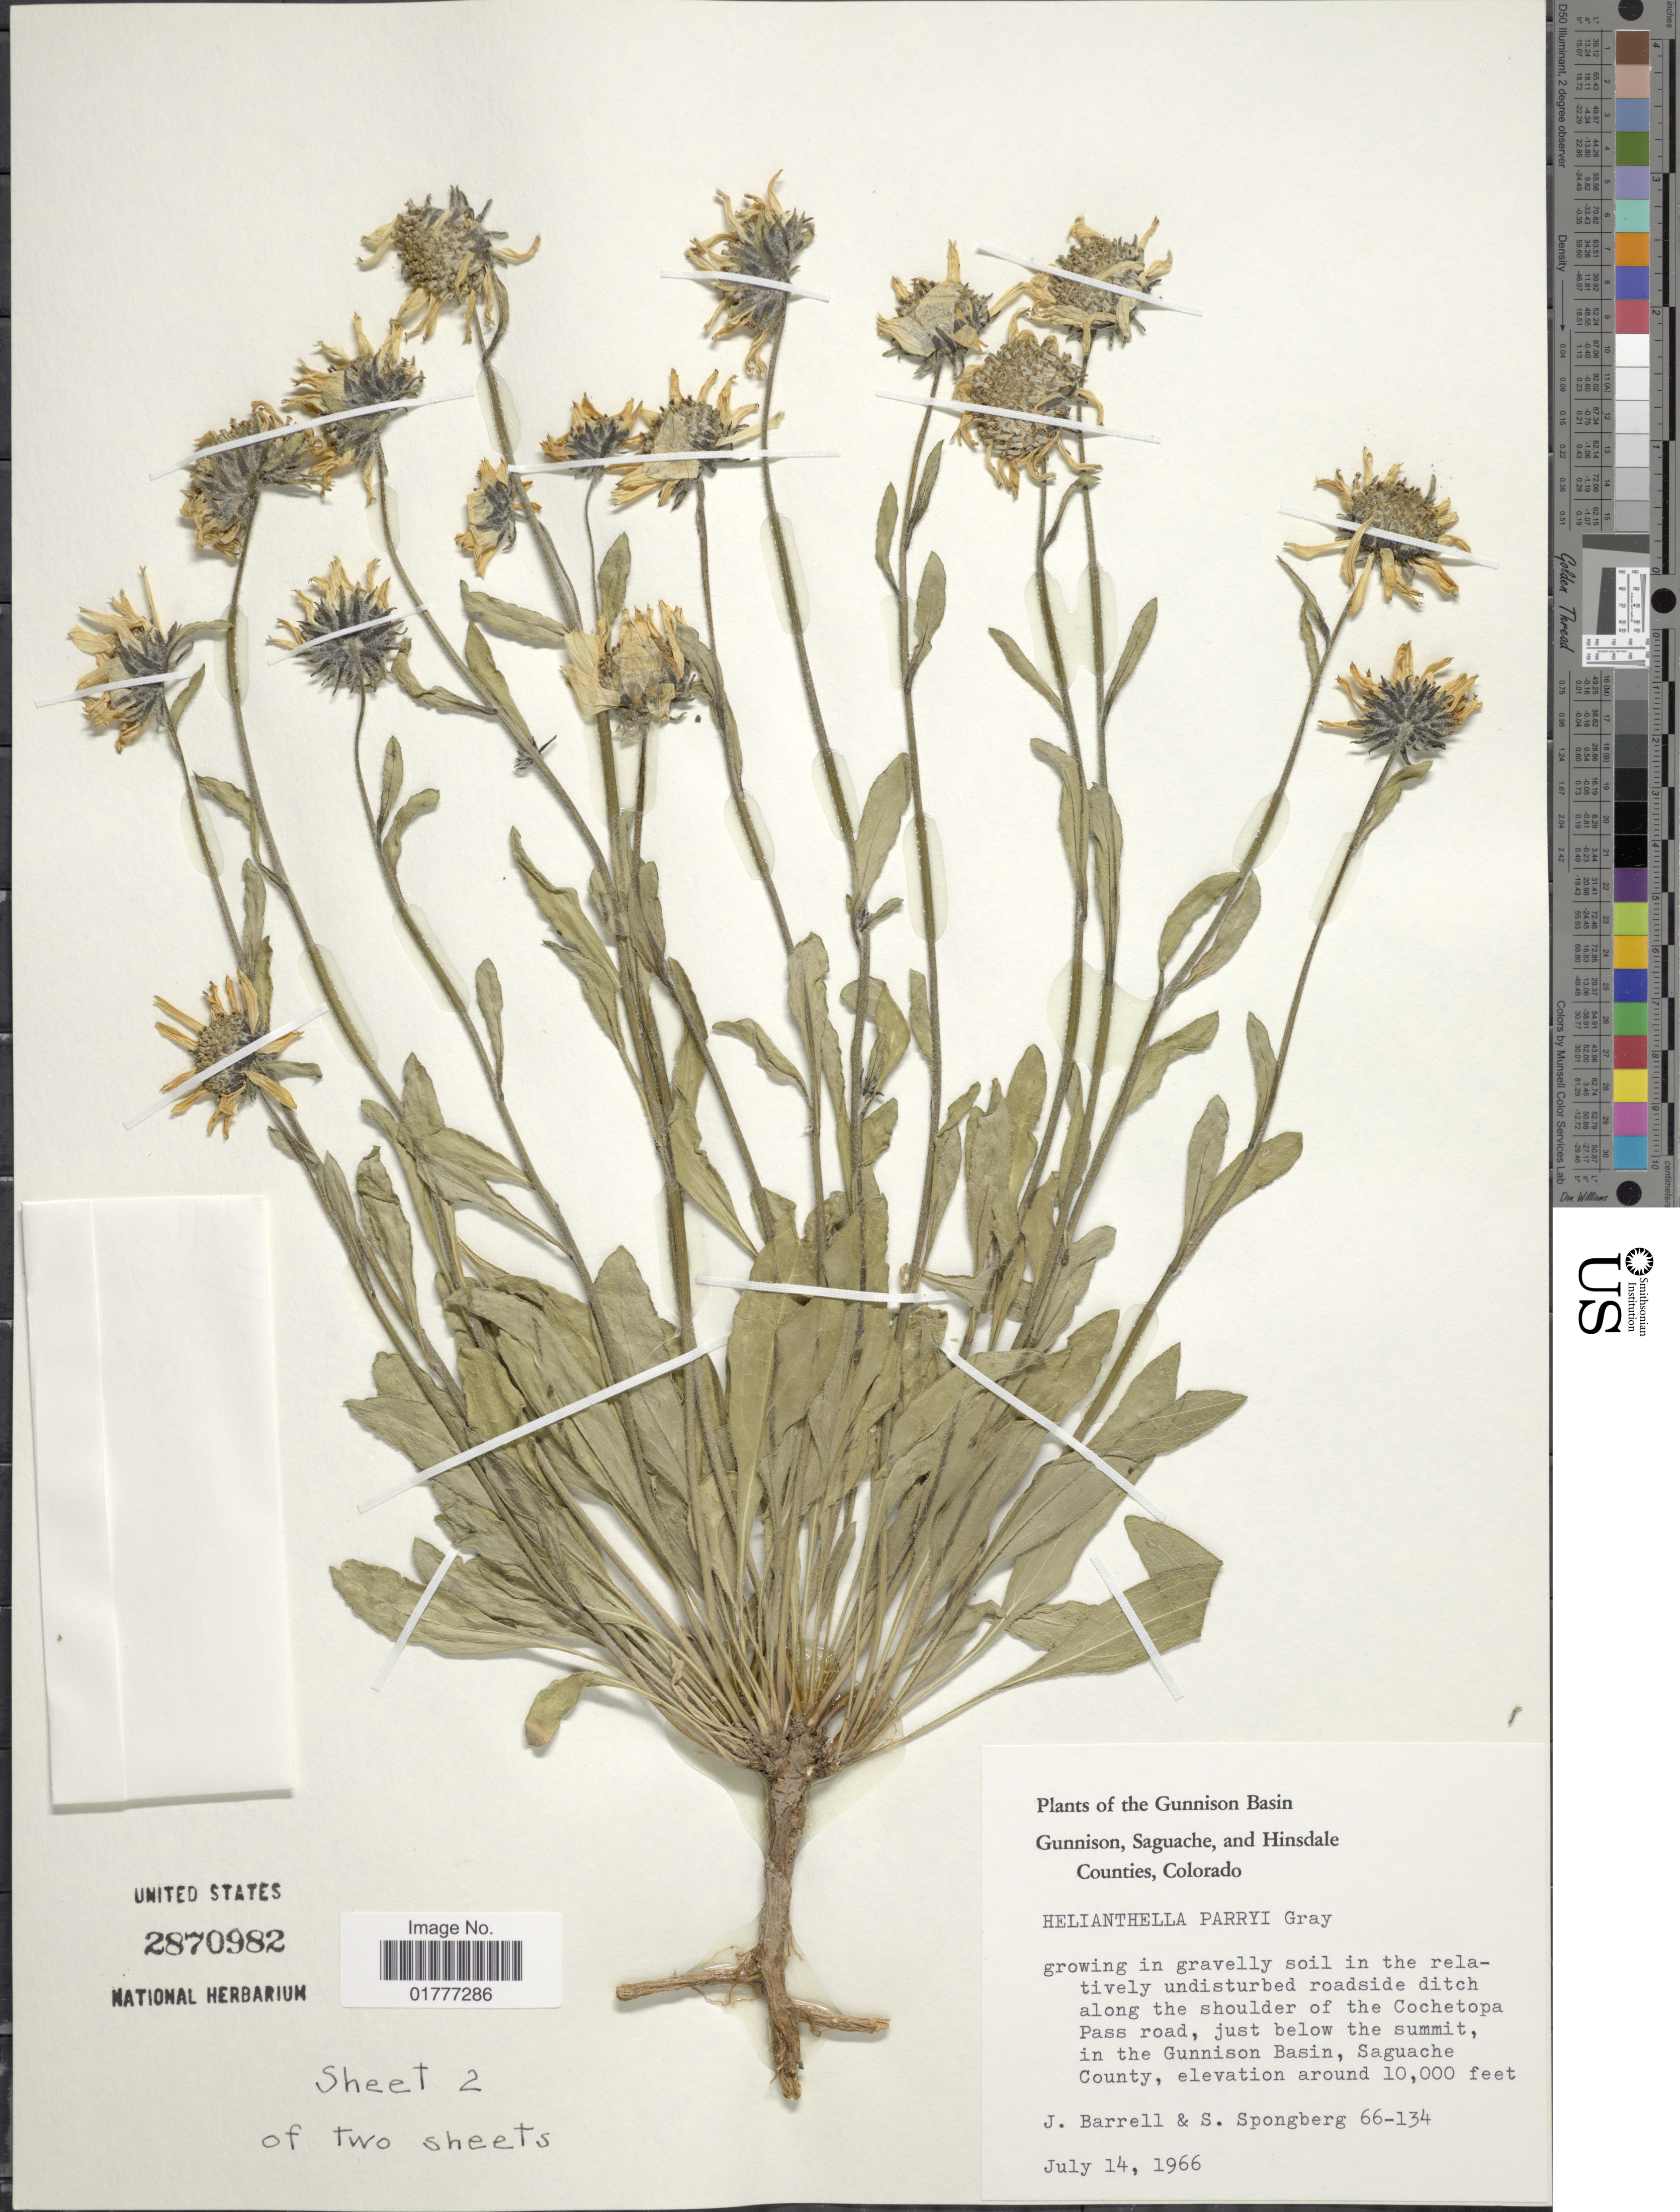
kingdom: Plantae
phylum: Tracheophyta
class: Magnoliopsida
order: Asterales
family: Asteraceae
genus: Helianthella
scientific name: Helianthella parryi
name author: A. Gray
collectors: J. Barrell & S. A.Spongberg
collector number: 66-134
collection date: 1966-07-14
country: United States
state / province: Colorado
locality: Gunnison Basin, Gunnison, Saguache, and Hinsdale Counties, growing in gravelly soil in the relatively undisturbed roadside ditch along the shoulder of the Cochetopa Pass road, just below the summit, in the Gunnison Basin, Saguache County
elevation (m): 3048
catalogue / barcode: US 2870982